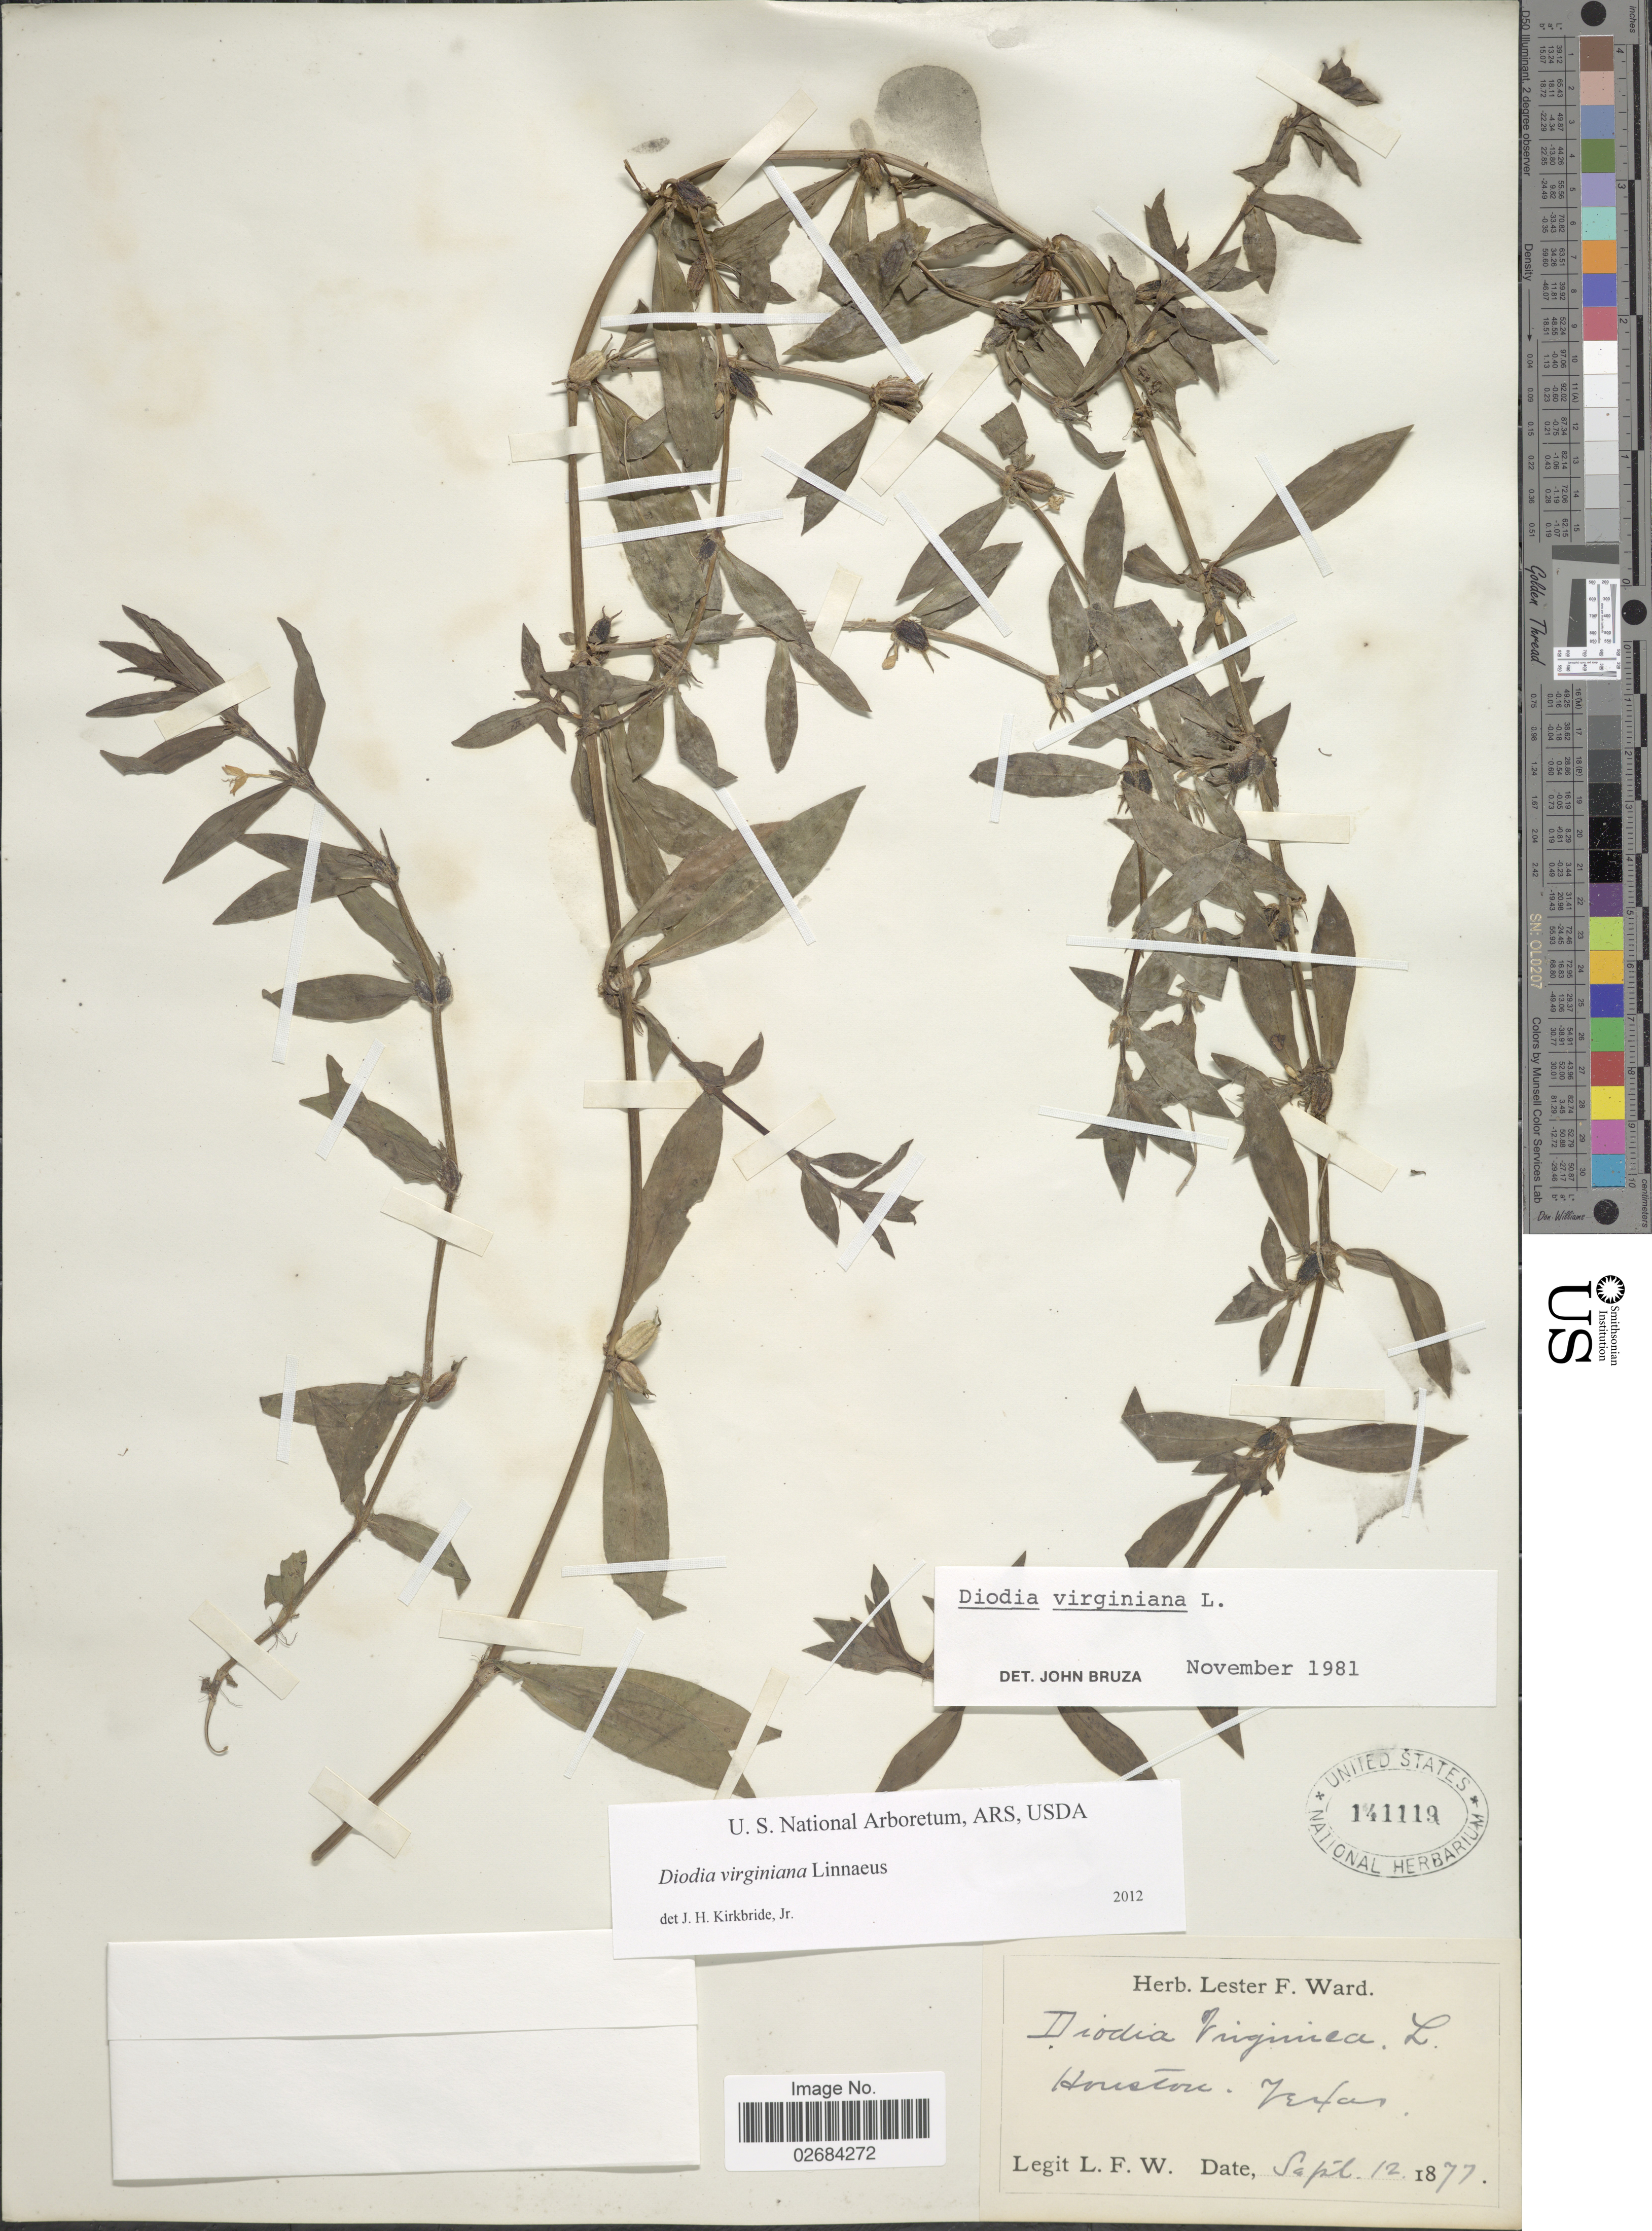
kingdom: Plantae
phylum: Tracheophyta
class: Magnoliopsida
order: Gentianales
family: Rubiaceae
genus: Diodia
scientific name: Diodia virginiana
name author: L.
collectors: L. F. Ward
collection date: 1877-09-12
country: United States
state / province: Texas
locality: Houston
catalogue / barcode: US 141119